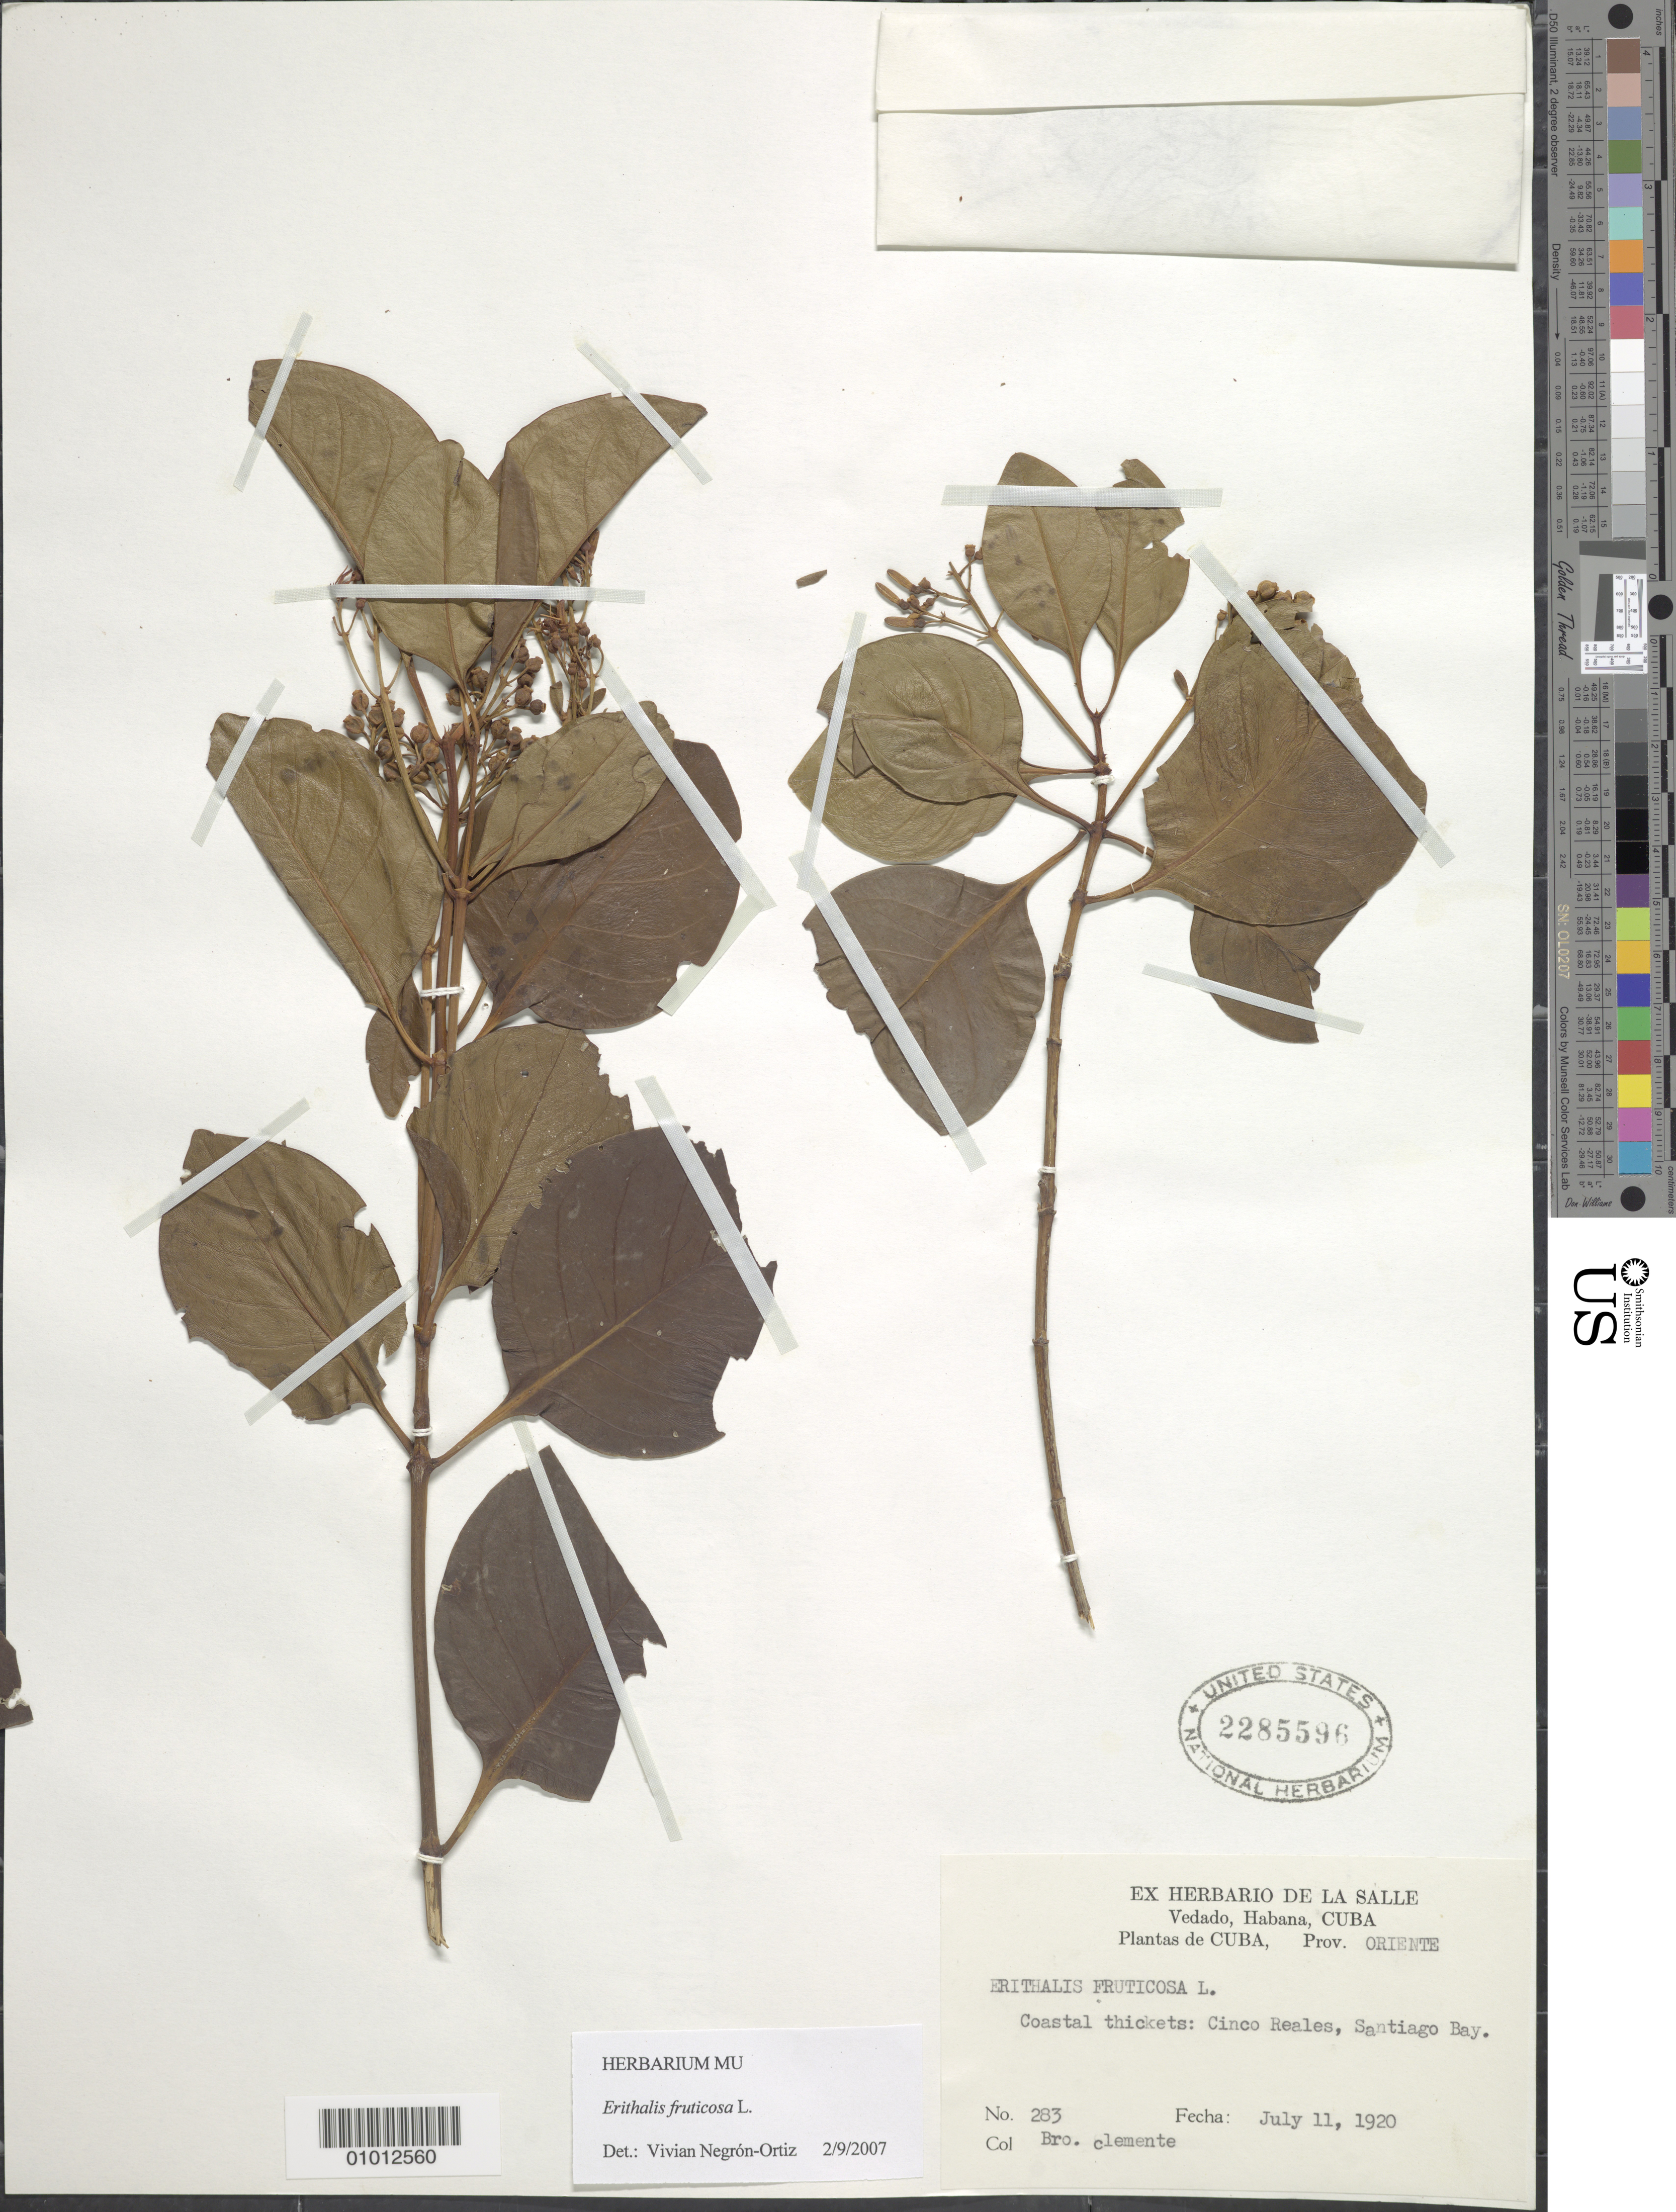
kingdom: Plantae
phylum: Tracheophyta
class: Magnoliopsida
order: Gentianales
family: Rubiaceae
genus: Erithalis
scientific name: Erithalis fruticosa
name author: L.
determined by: Negrón-Ortiz, V.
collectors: Bro. Clemente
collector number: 283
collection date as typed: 11 Jul 1920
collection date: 1920-07-11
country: Cuba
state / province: Santiago de Cuba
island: Cuba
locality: Cinco Reales, Santiago Bay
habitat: Coastal thickets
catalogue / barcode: US 2285596